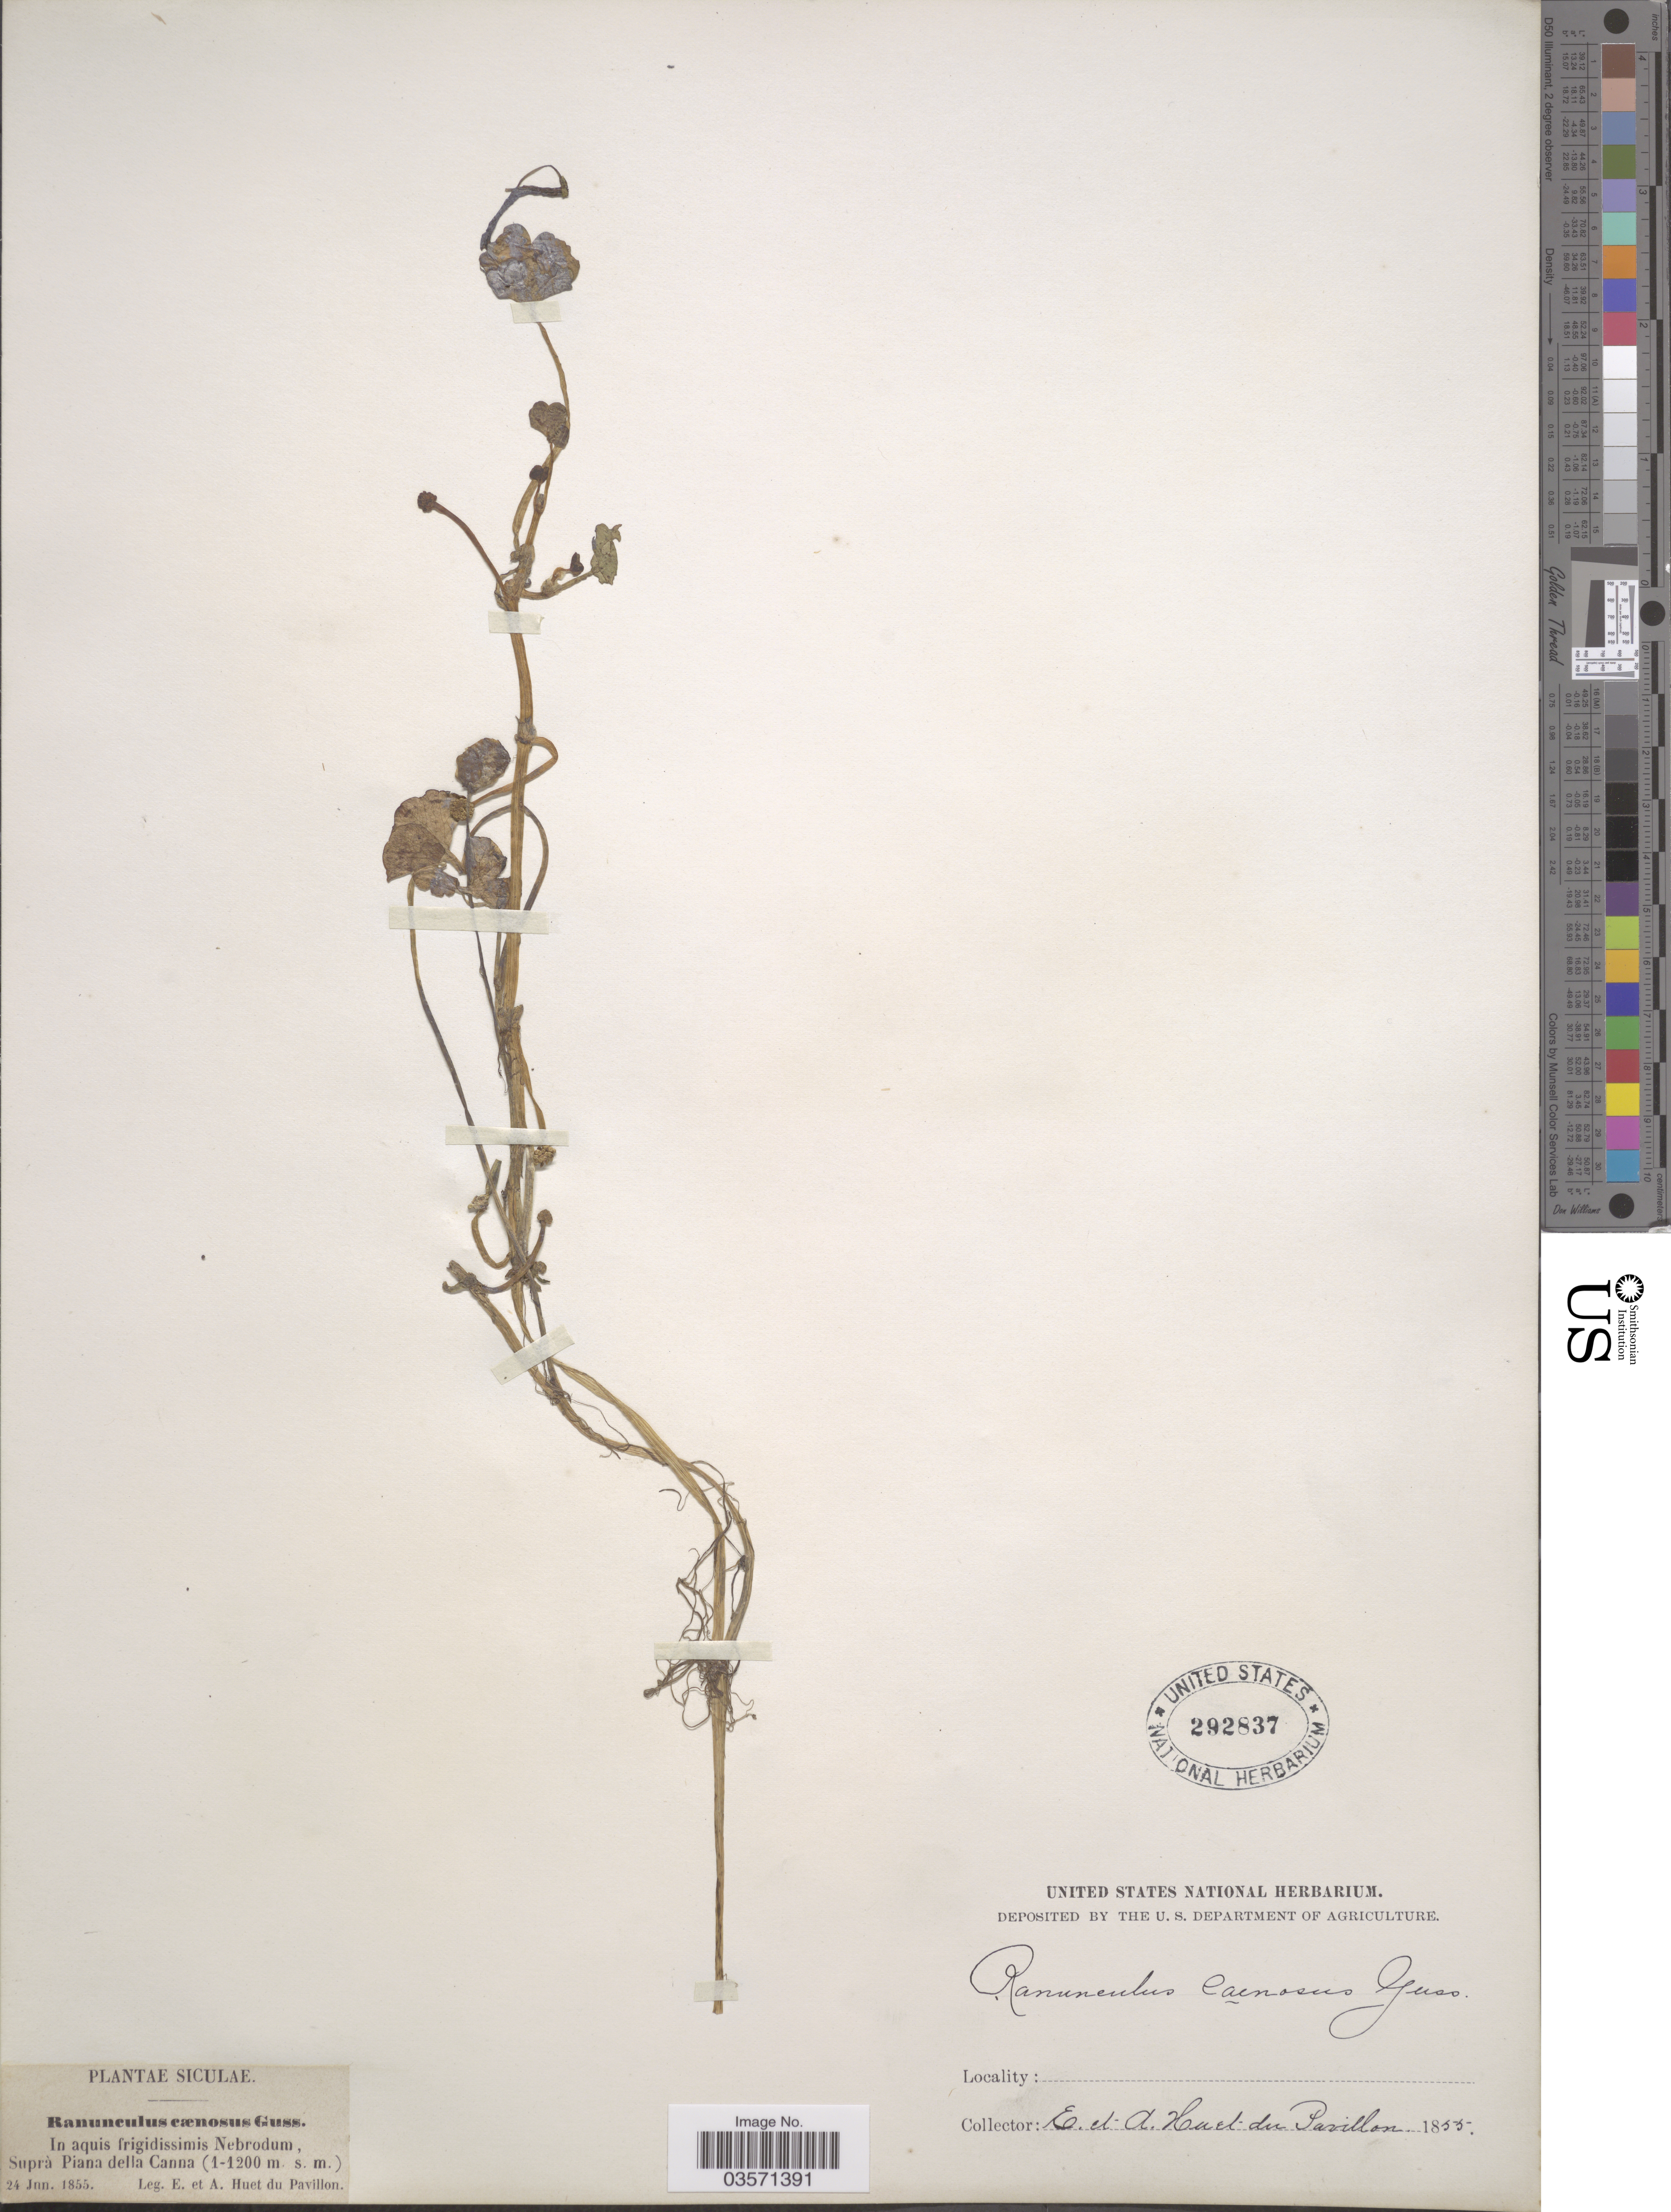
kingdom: Plantae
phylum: Tracheophyta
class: Magnoliopsida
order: Ranunculales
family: Ranunculaceae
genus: Ranunculus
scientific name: Ranunculus coenosus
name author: Guss.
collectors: E. Huet du Pavillon & A. Huet du Pavillon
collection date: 1855-06-24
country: Italy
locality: Siculae. In aquis frigidissimis Nebrodum, Suprà Piana della Canna.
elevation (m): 1000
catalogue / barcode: US 292837